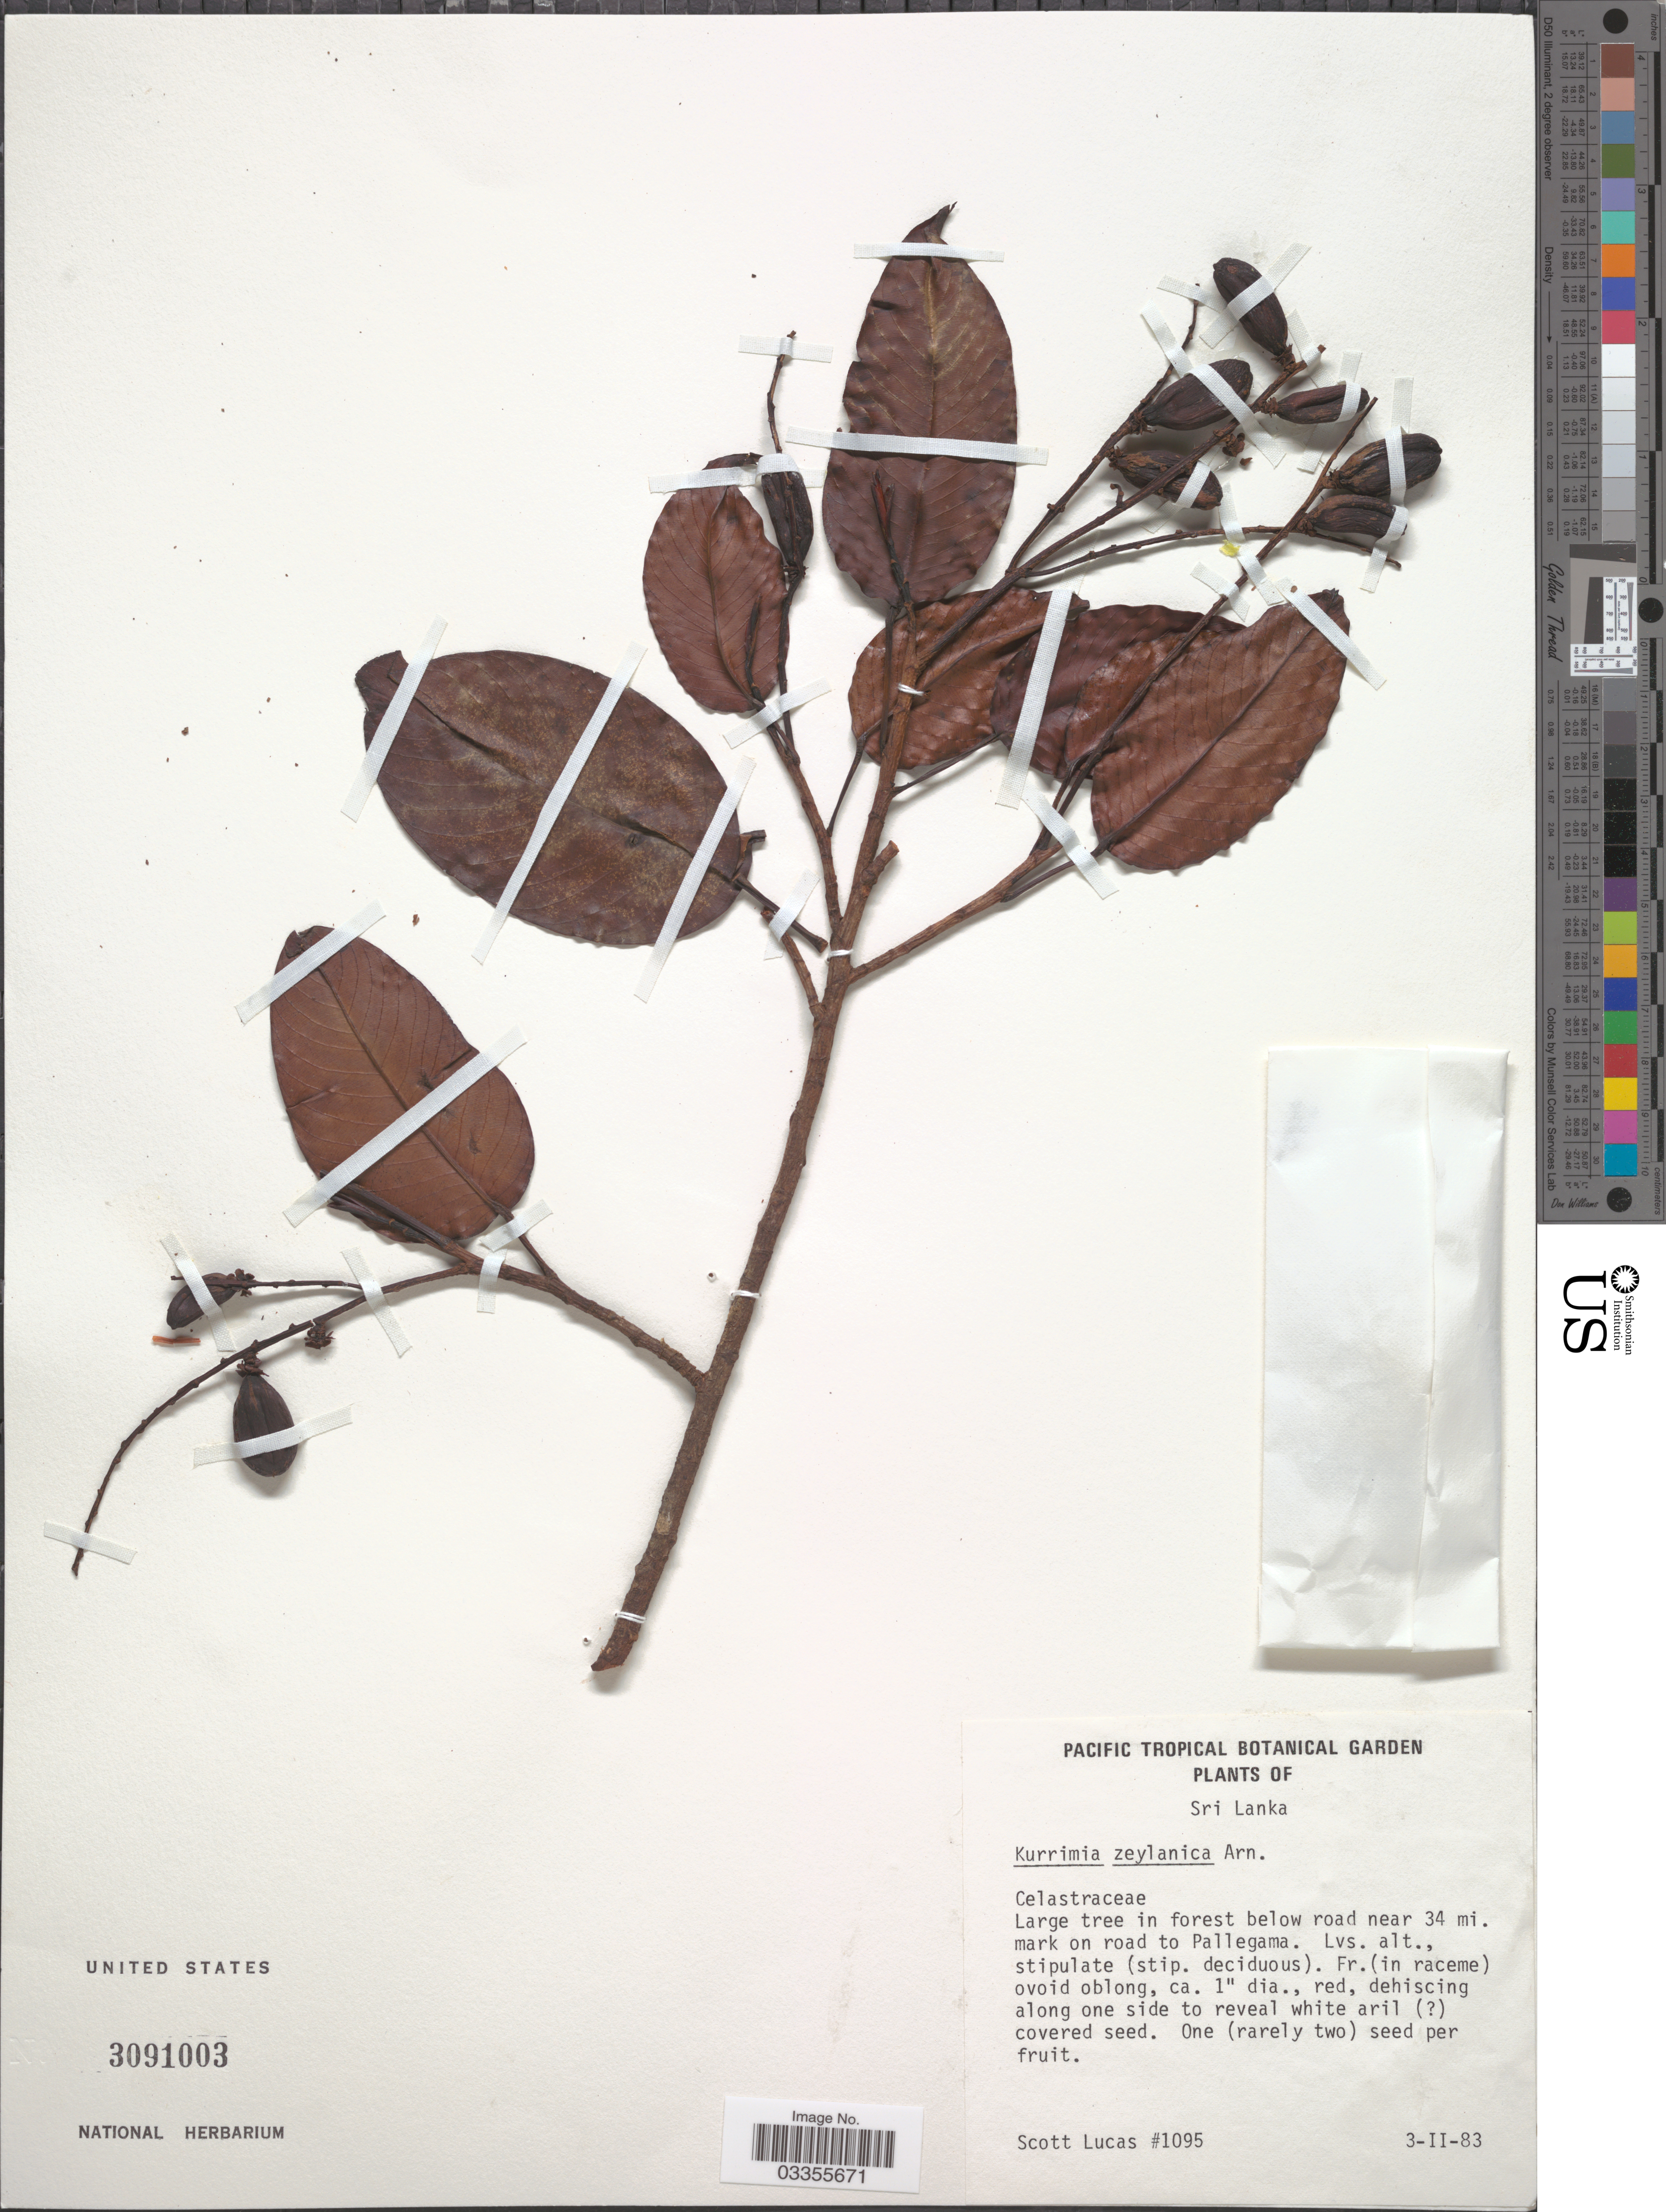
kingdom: Plantae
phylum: Tracheophyta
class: Magnoliopsida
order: Malpighiales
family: Centroplacaceae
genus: Bhesa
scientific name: Bhesa ceylanica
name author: (Arn. ex Thwaites) Ding Hou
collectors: S. Lucas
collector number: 1095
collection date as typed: Transcribed d/m/y: 3/2/83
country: Sri Lanka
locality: Large tree in forest below road near 34 mi. mark on road to Pallegama.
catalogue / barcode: US 3091003